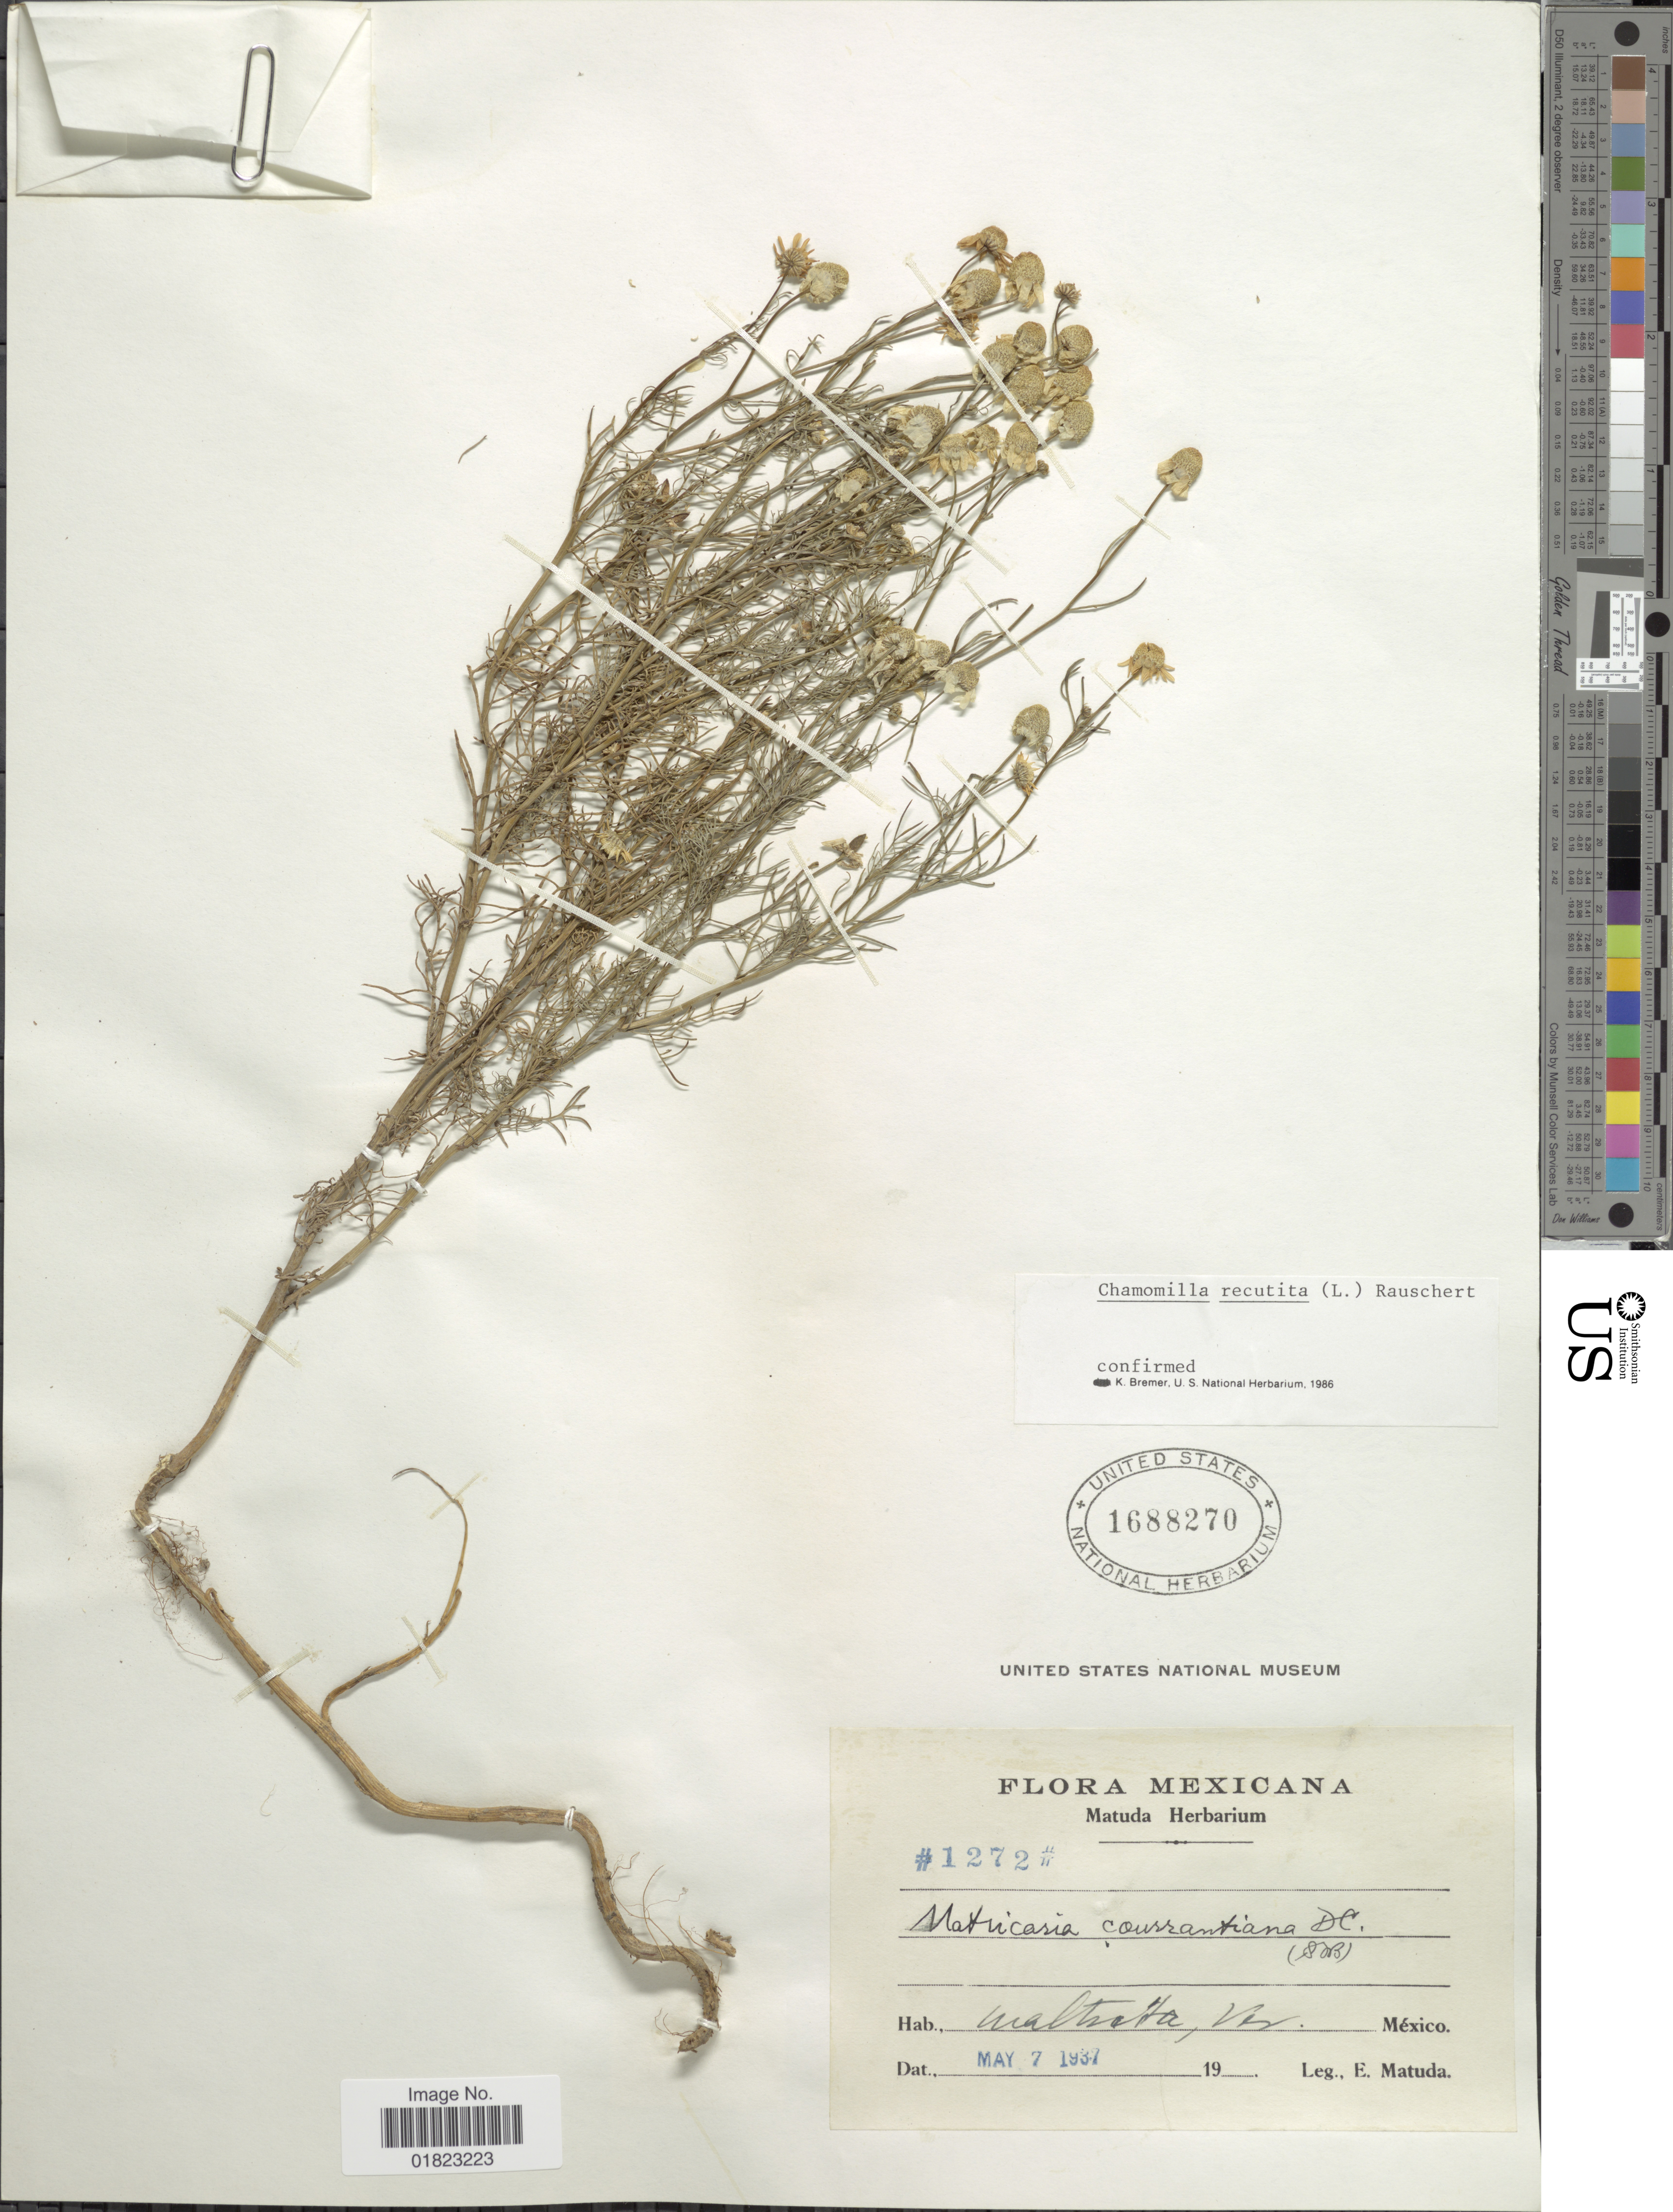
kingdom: Plantae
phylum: Tracheophyta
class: Magnoliopsida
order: Asterales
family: Asteraceae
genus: Matricaria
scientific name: Matricaria recutita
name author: L.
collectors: E. Matuda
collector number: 1272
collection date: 1937-05-07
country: Mexico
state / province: Veracruz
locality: Maltrata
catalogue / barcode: US 1688270